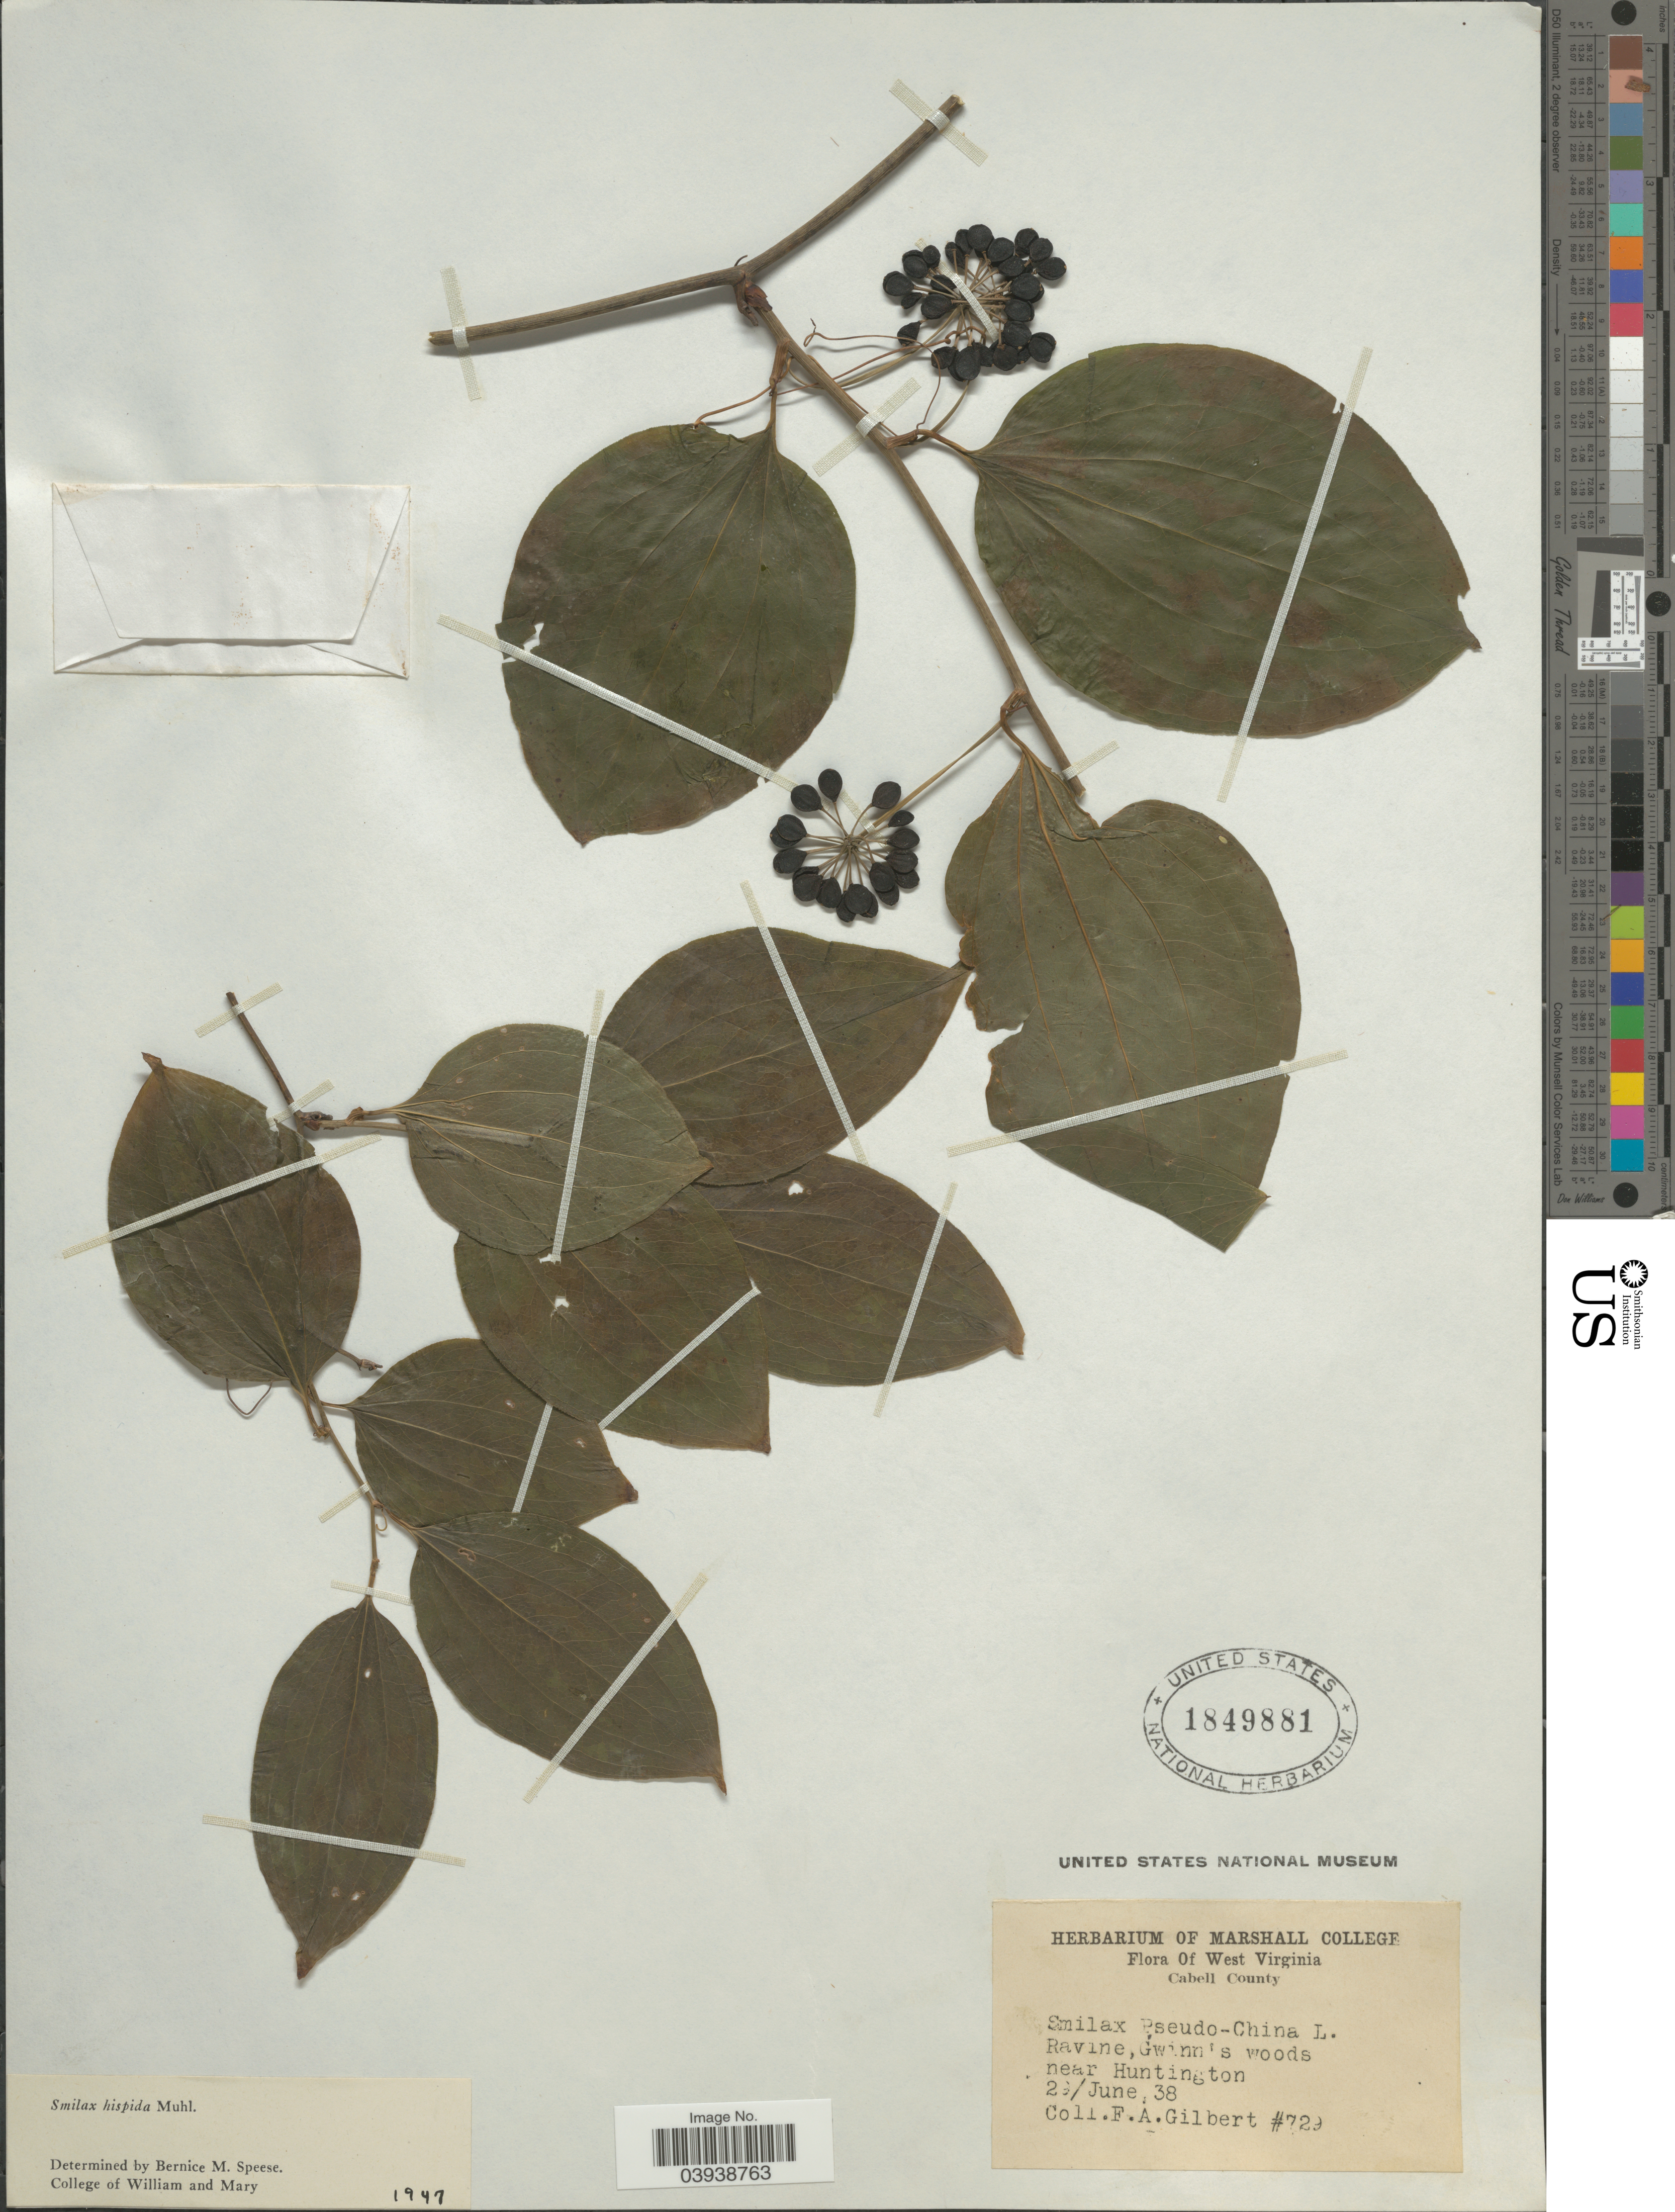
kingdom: Plantae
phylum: Tracheophyta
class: Liliopsida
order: Liliales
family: Smilacaceae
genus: Smilax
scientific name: Smilax hispida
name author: Raf.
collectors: F. A. Gilbert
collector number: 729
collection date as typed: Transcribed d/m/y: 29/6/38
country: United States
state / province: West Virginia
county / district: Cabell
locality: Cabell County. Ravine, Gwinn's woods near Huntington.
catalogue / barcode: US 1849881